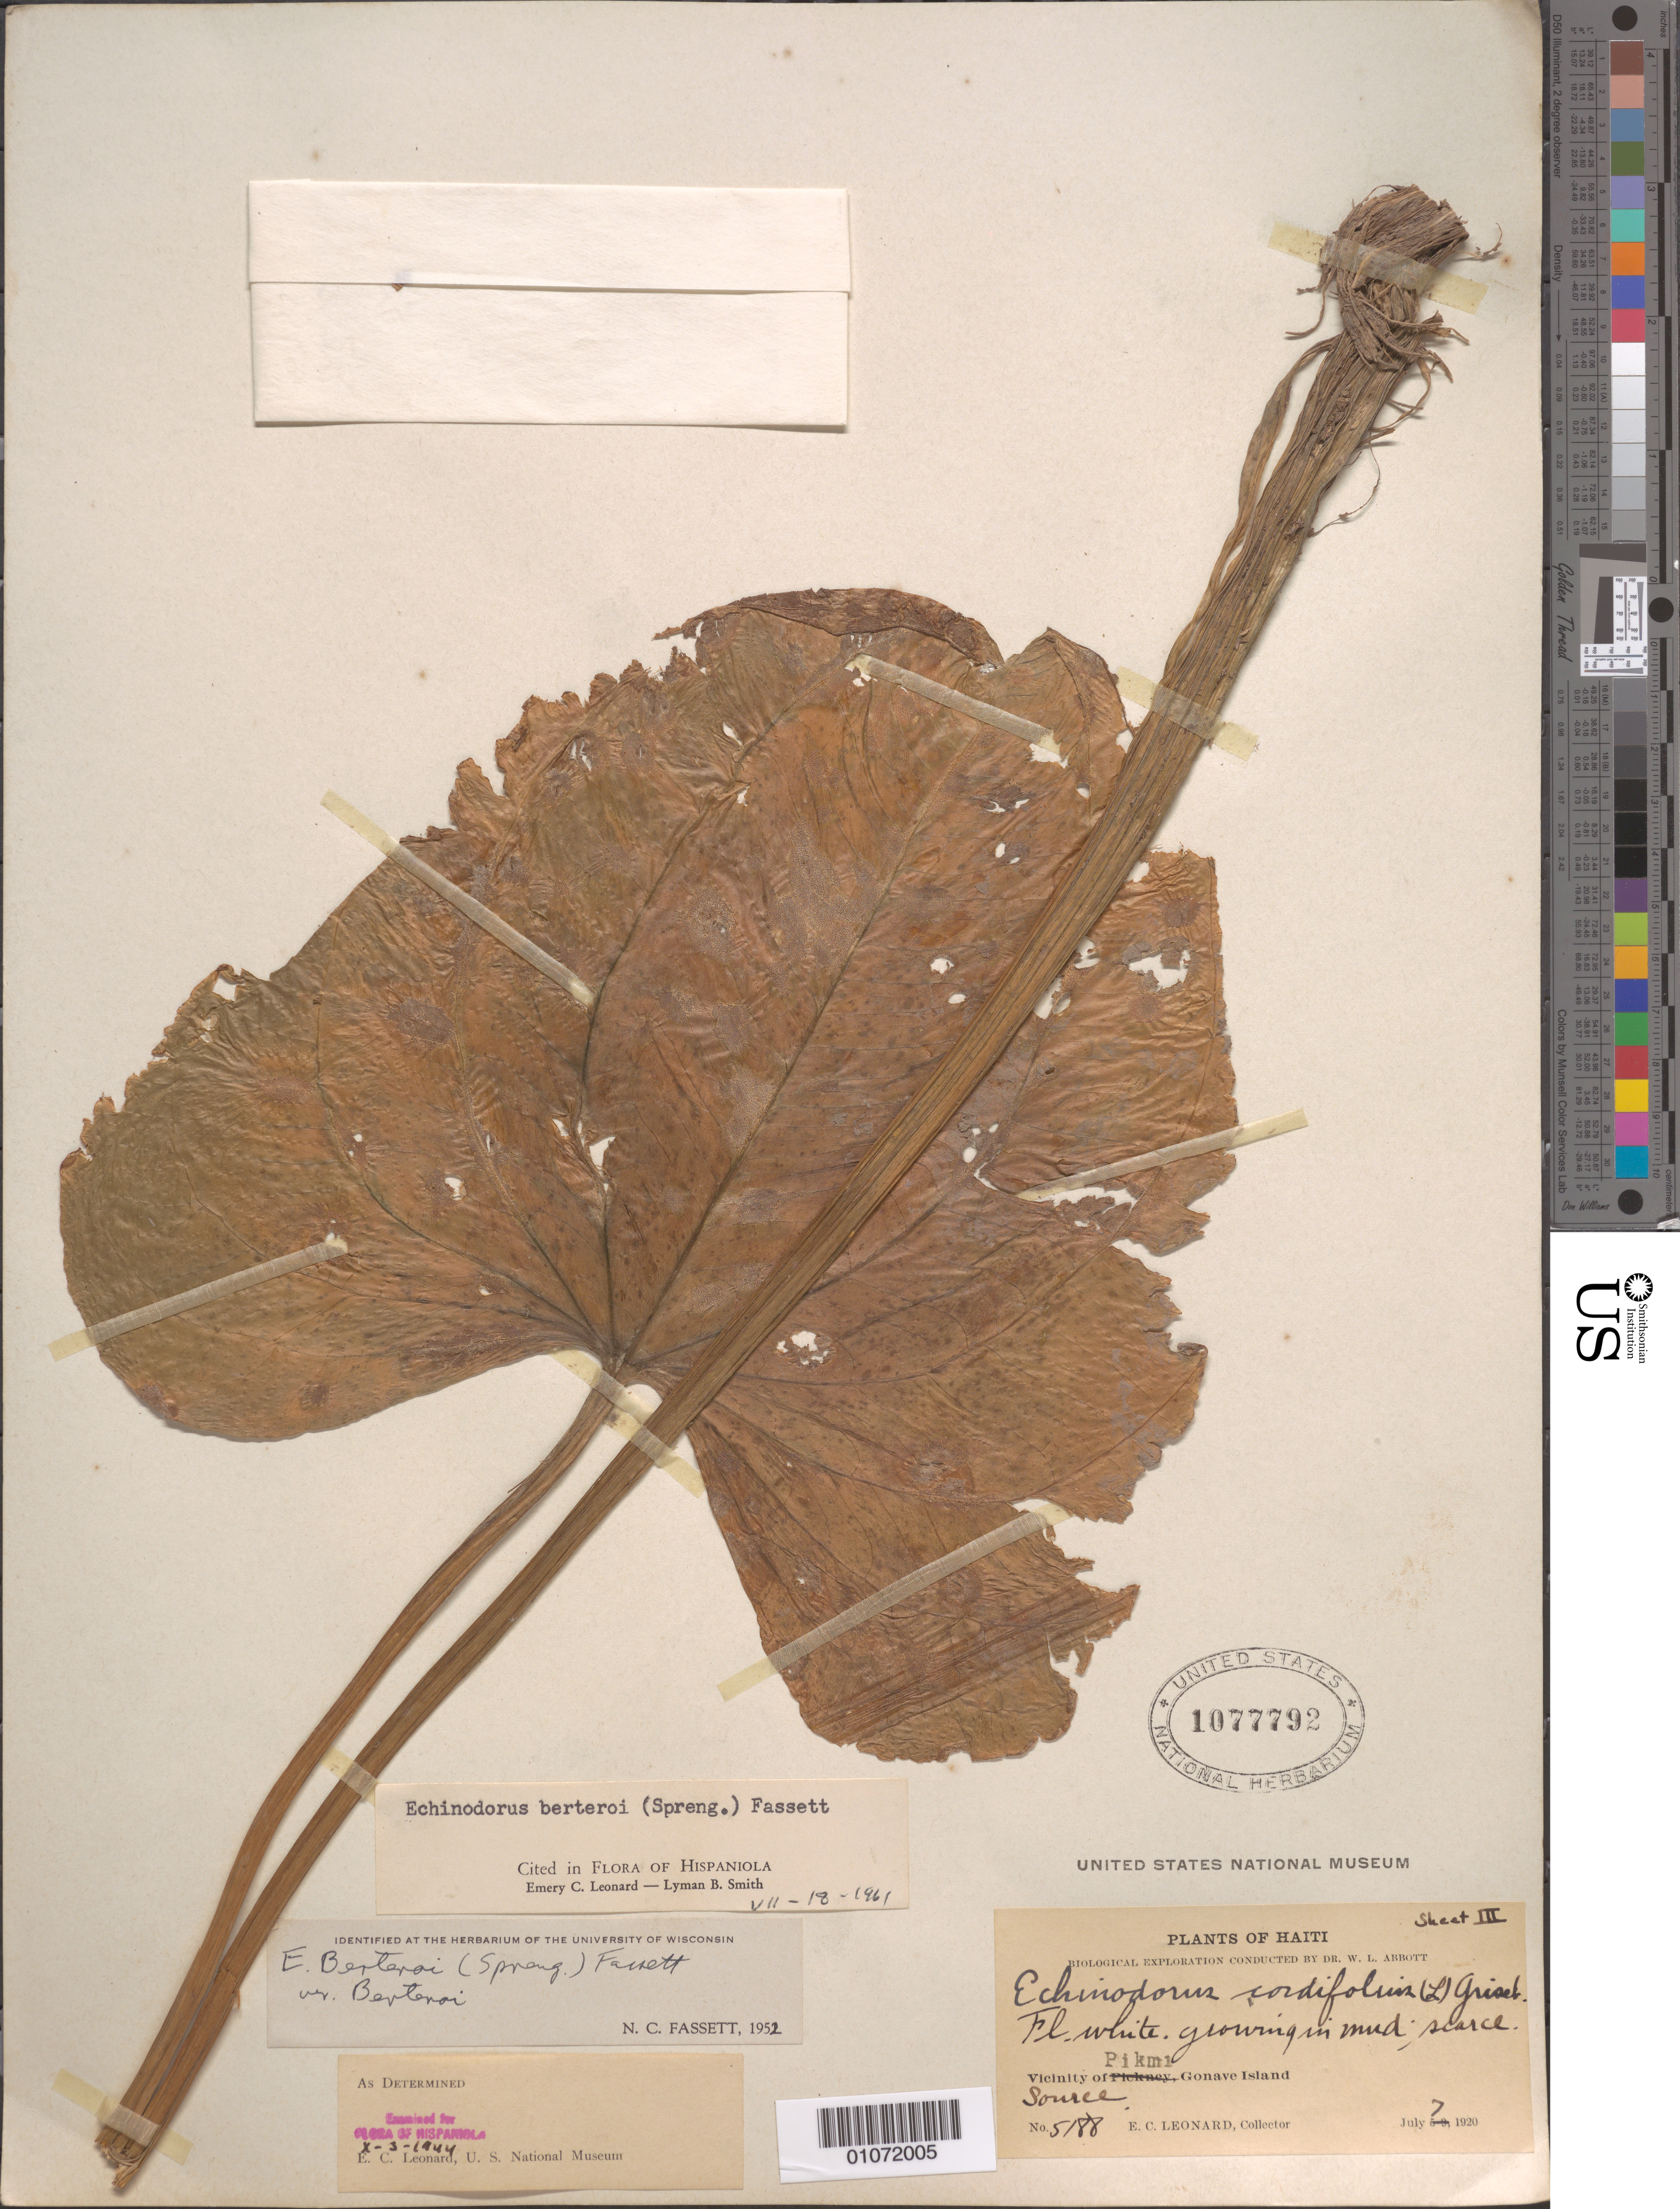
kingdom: Plantae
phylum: Tracheophyta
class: Liliopsida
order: Alismatales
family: Alismataceae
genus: Echinodorus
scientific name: Echinodorus berteroi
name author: (Spreng.) Fassett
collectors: E. C. Leonard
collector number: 5188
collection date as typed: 07 Jul 1920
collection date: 1920-07-07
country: Haiti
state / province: Óuest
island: Île de la Gonâve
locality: Fl. whiti. Growing in mud. Scarce.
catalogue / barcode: US 1077792